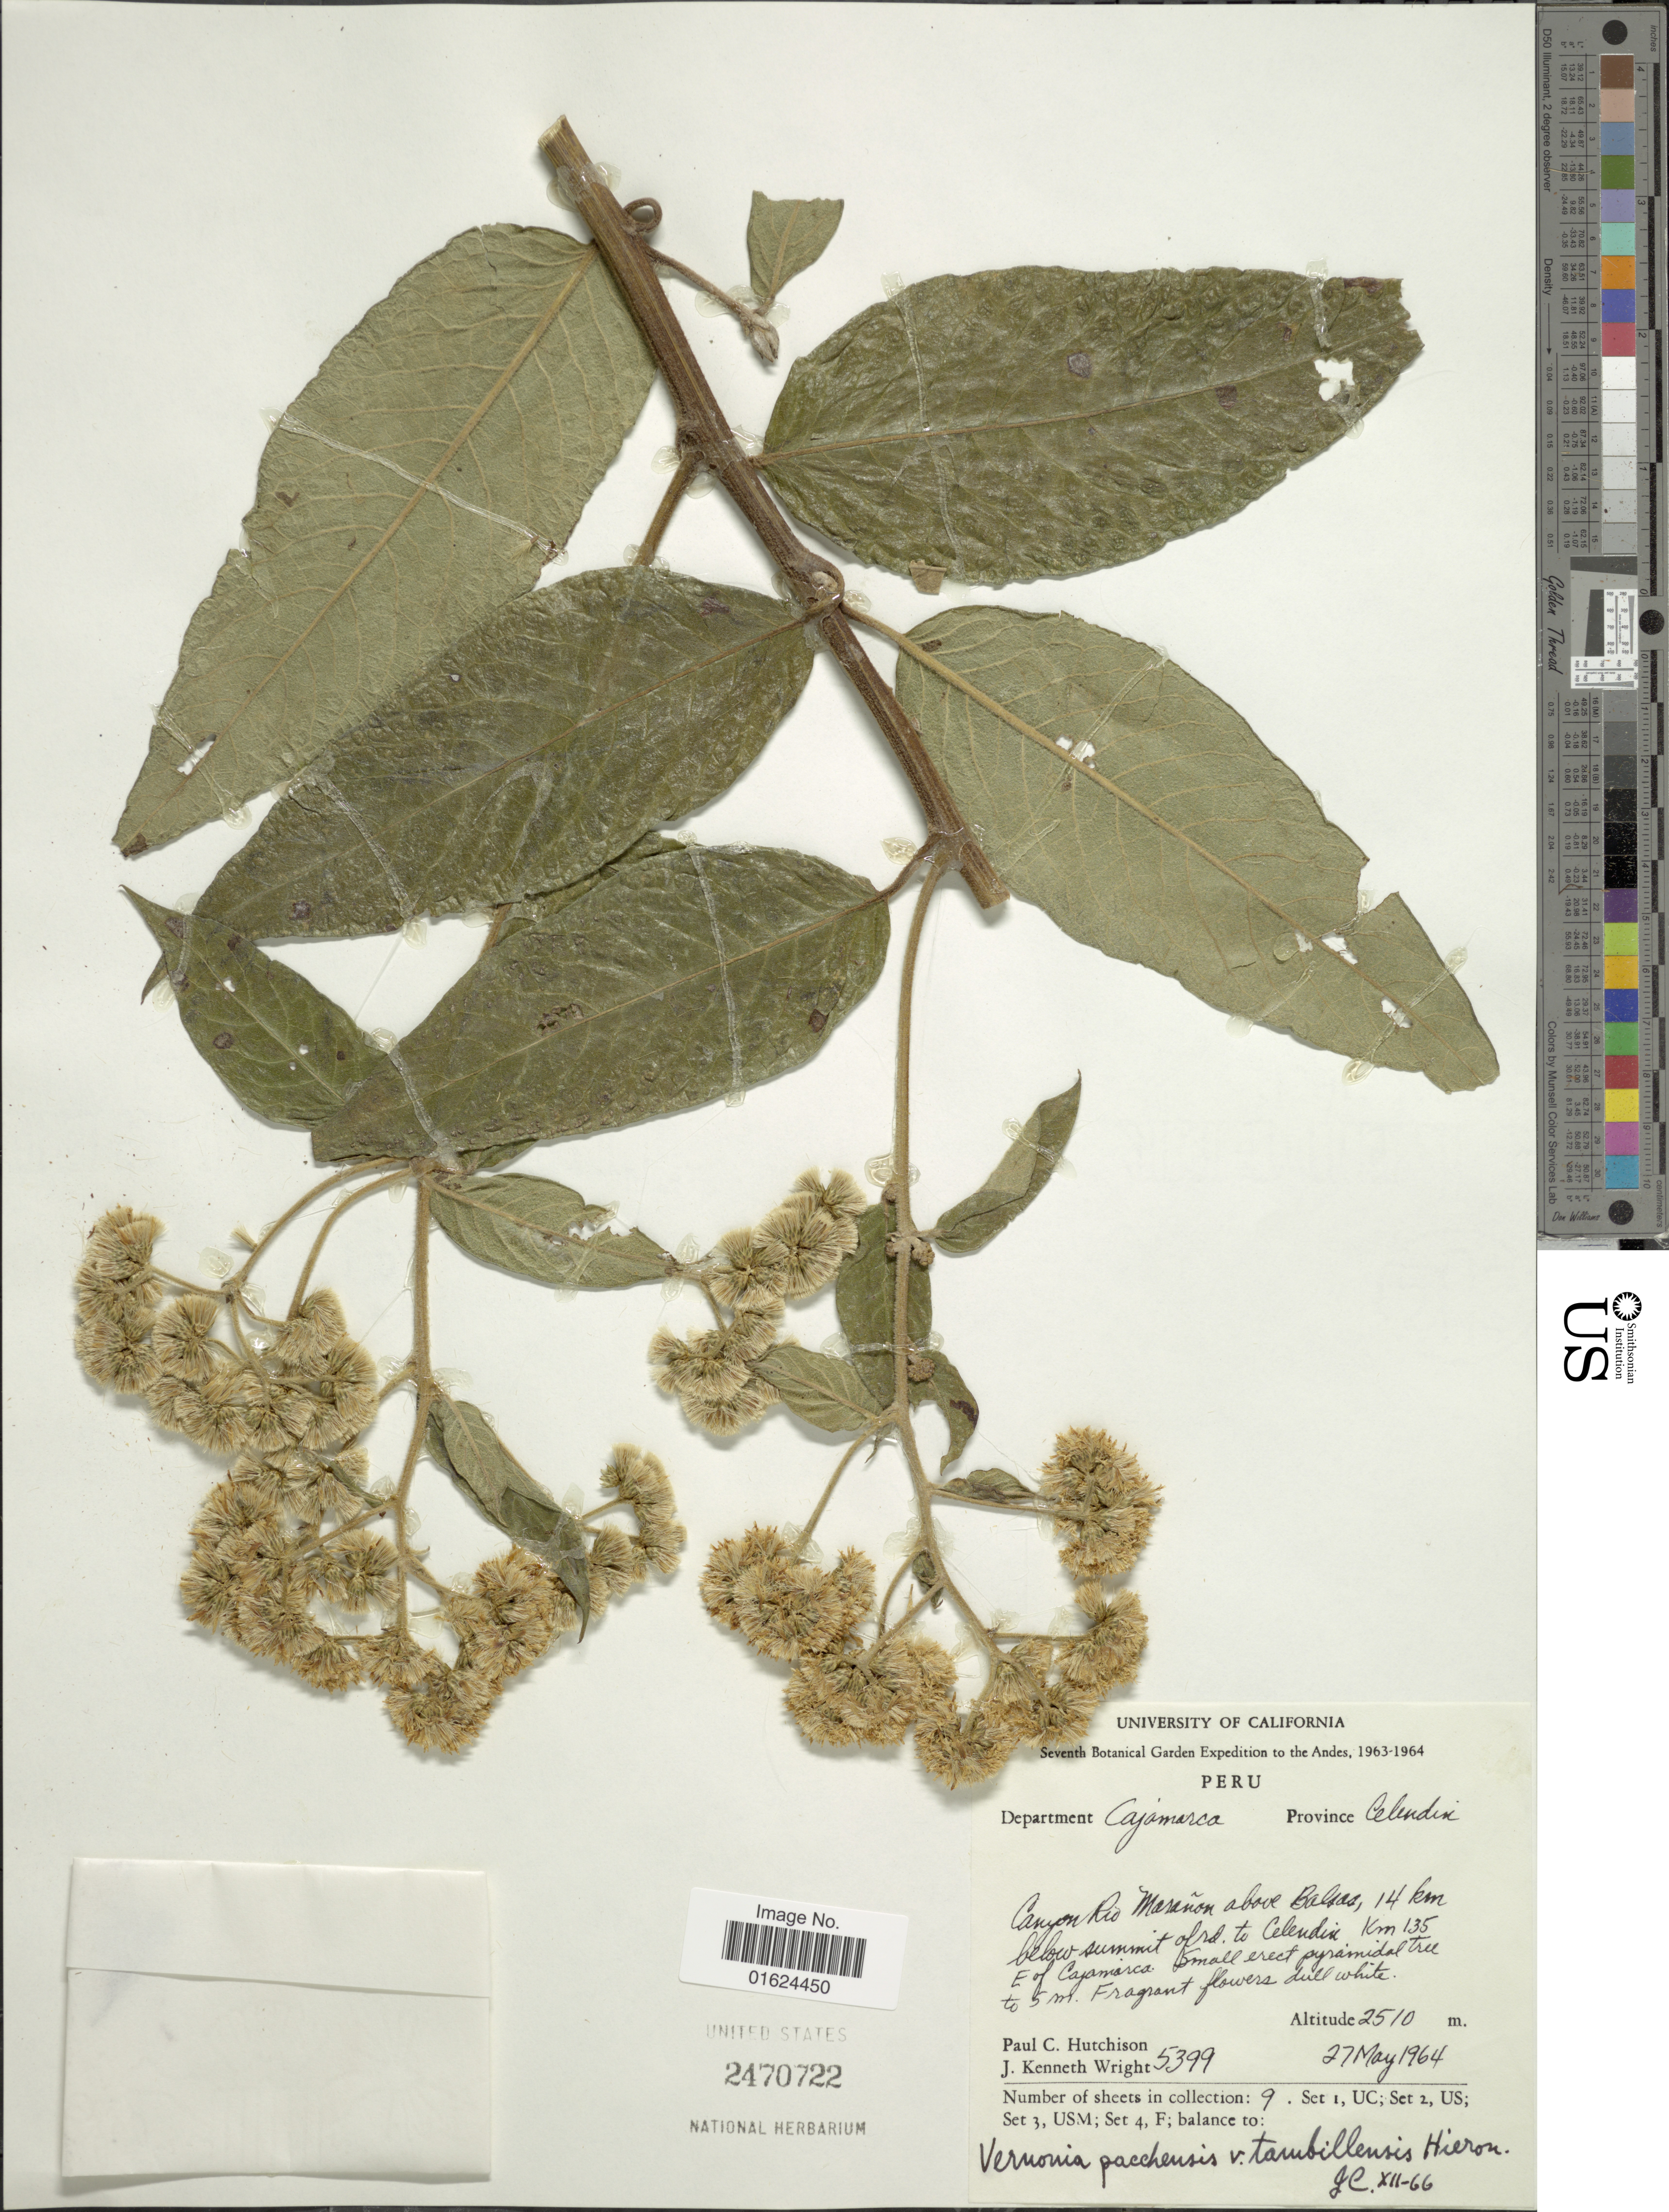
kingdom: Plantae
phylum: Tracheophyta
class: Magnoliopsida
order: Asterales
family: Asteraceae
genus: Vernonanthura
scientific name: Vernonanthura patens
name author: (Kunth) H. Rob.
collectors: P. C. Hutchison & J. K. Wright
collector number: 5399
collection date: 1964-05-27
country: Peru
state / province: Cajamarca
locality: Department Cajamarca, Province Celendin, Canyon Rio Manñon above Balsas, 14 km below summit of rd to Celendia, Km 135 E of Cajamarca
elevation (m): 2510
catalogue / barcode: US 2470722